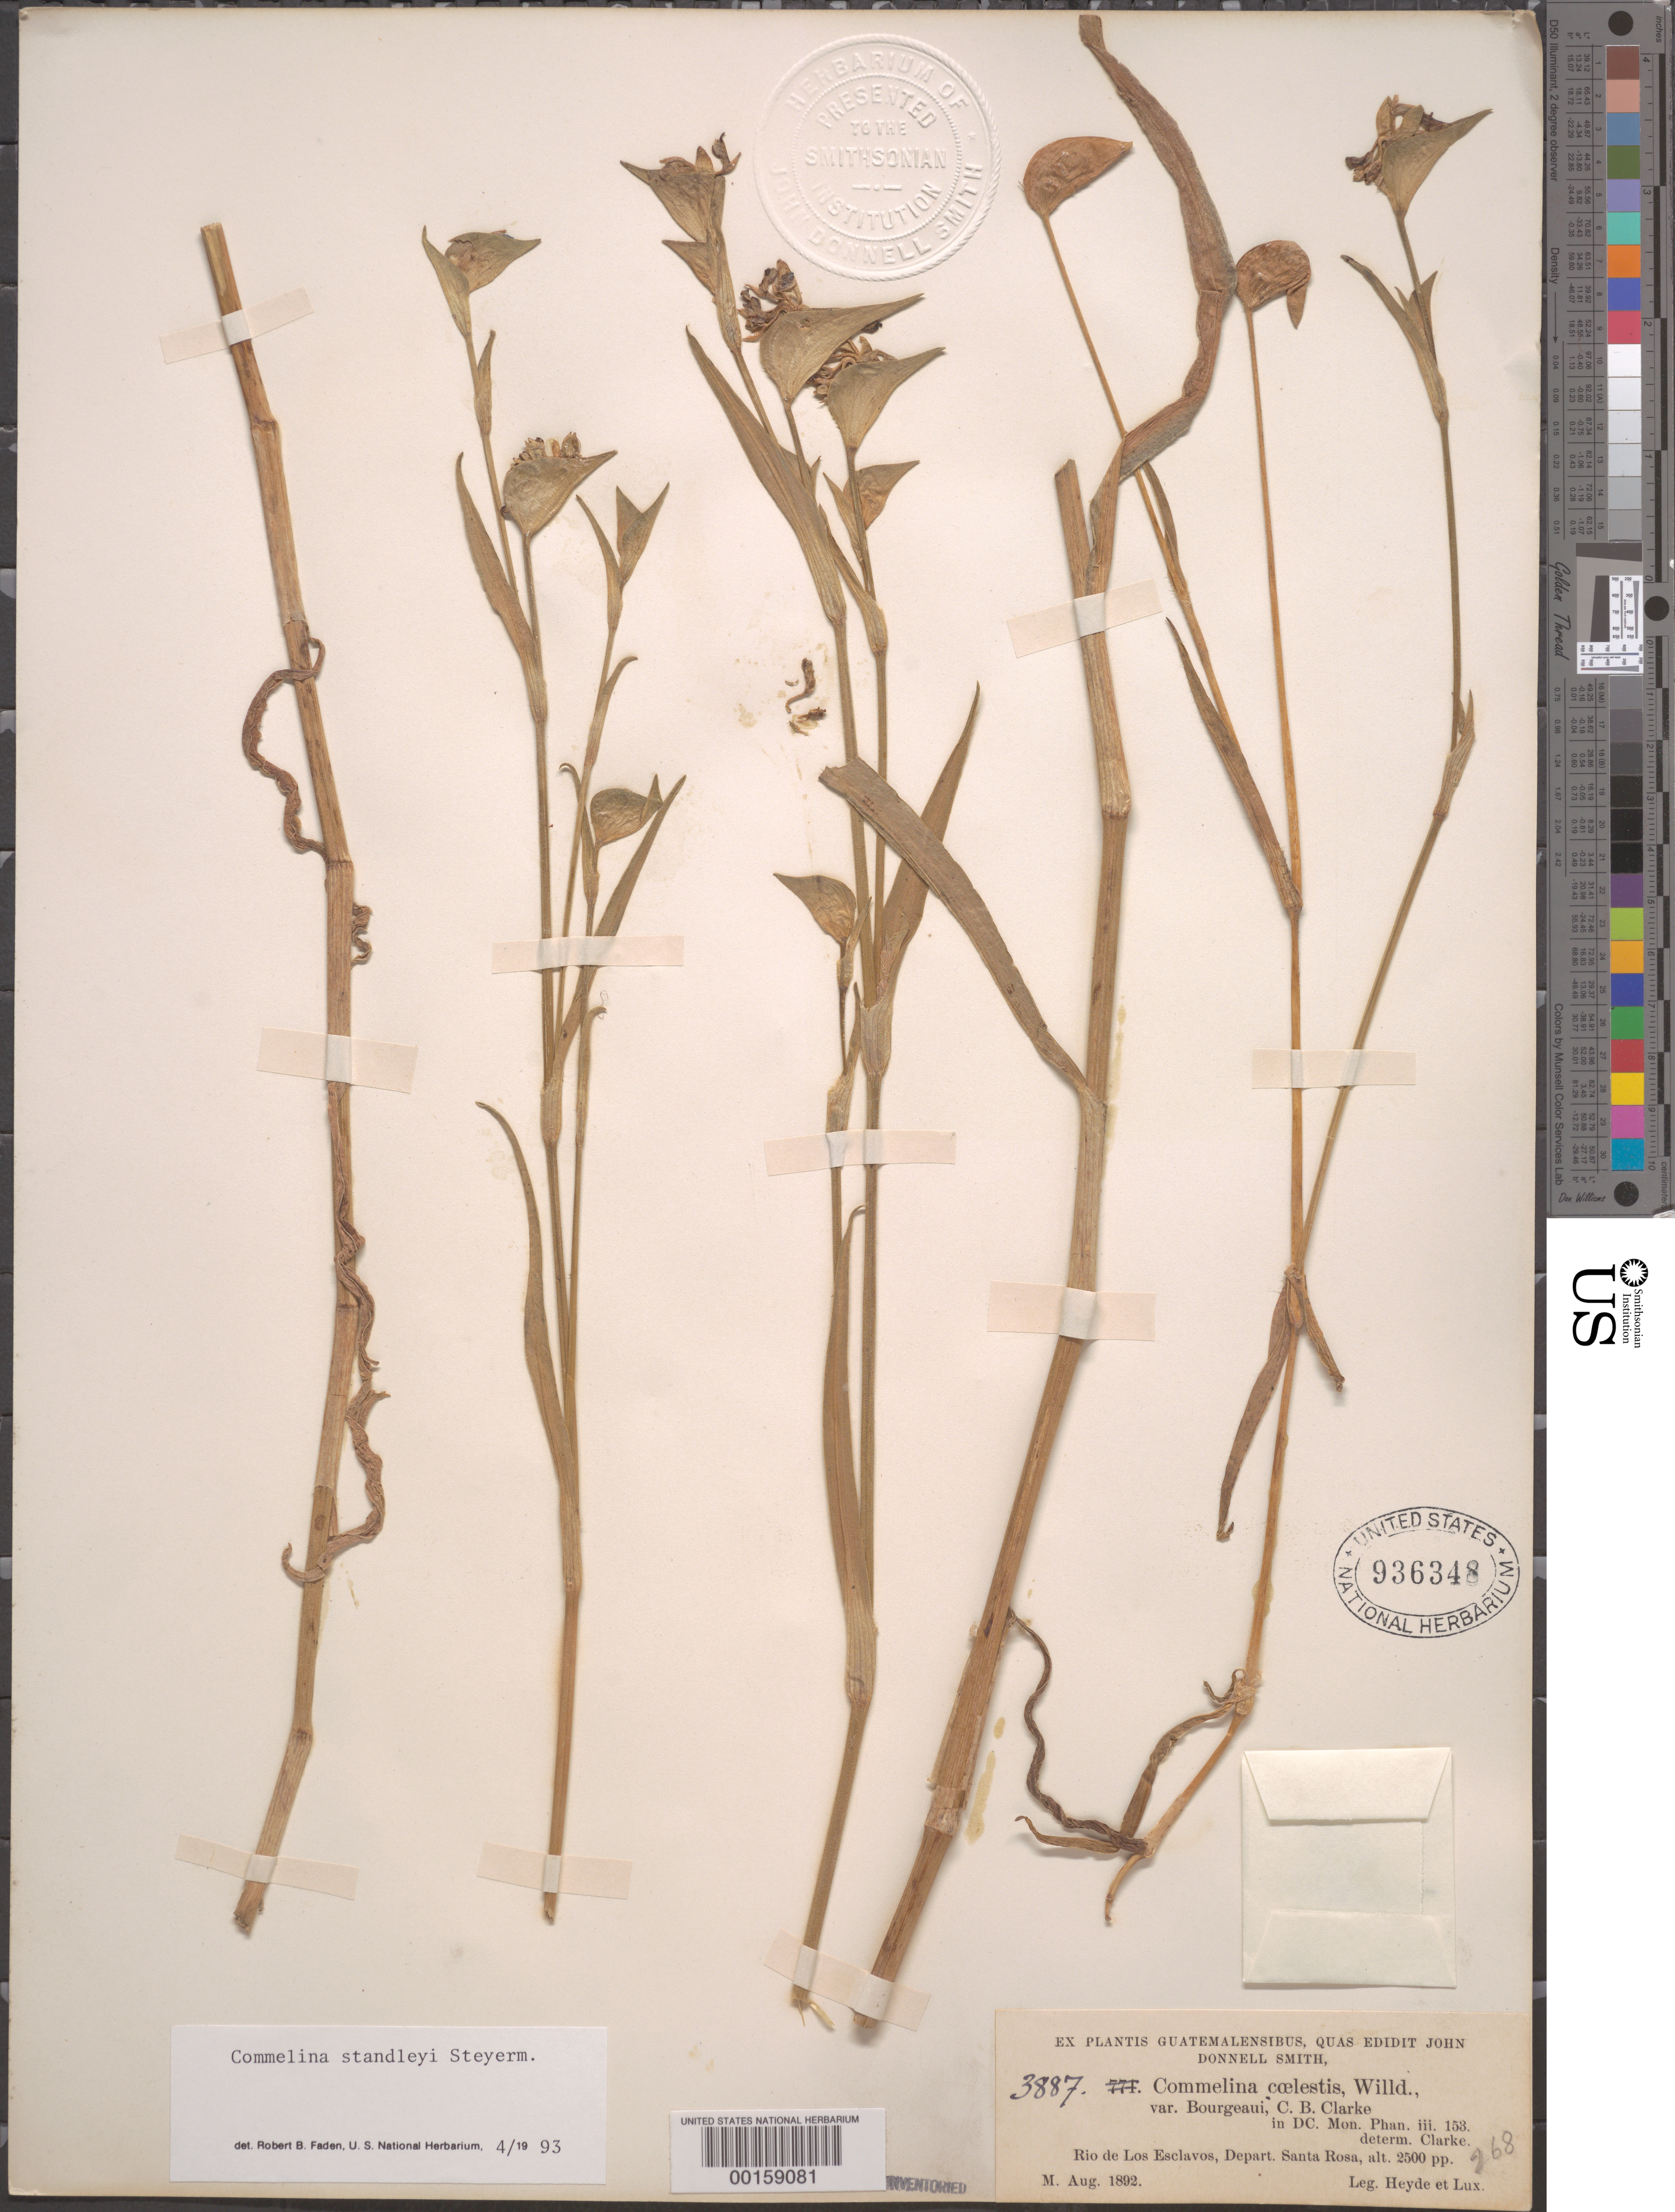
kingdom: Plantae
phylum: Tracheophyta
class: Liliopsida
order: Commelinales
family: Commelinaceae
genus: Commelina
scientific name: Commelina standleyi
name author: Steyerm.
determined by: Faden, Robert B., (US), Smithsonian Institution - National Museum of Natural History (UNITED STATES)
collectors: E. T. Heyde & E. Lux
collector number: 3887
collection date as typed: Aug 1892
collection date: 1892-08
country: Guatemala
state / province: Santa Rosa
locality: Rio de Los Esclavos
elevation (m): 763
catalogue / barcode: US 936348